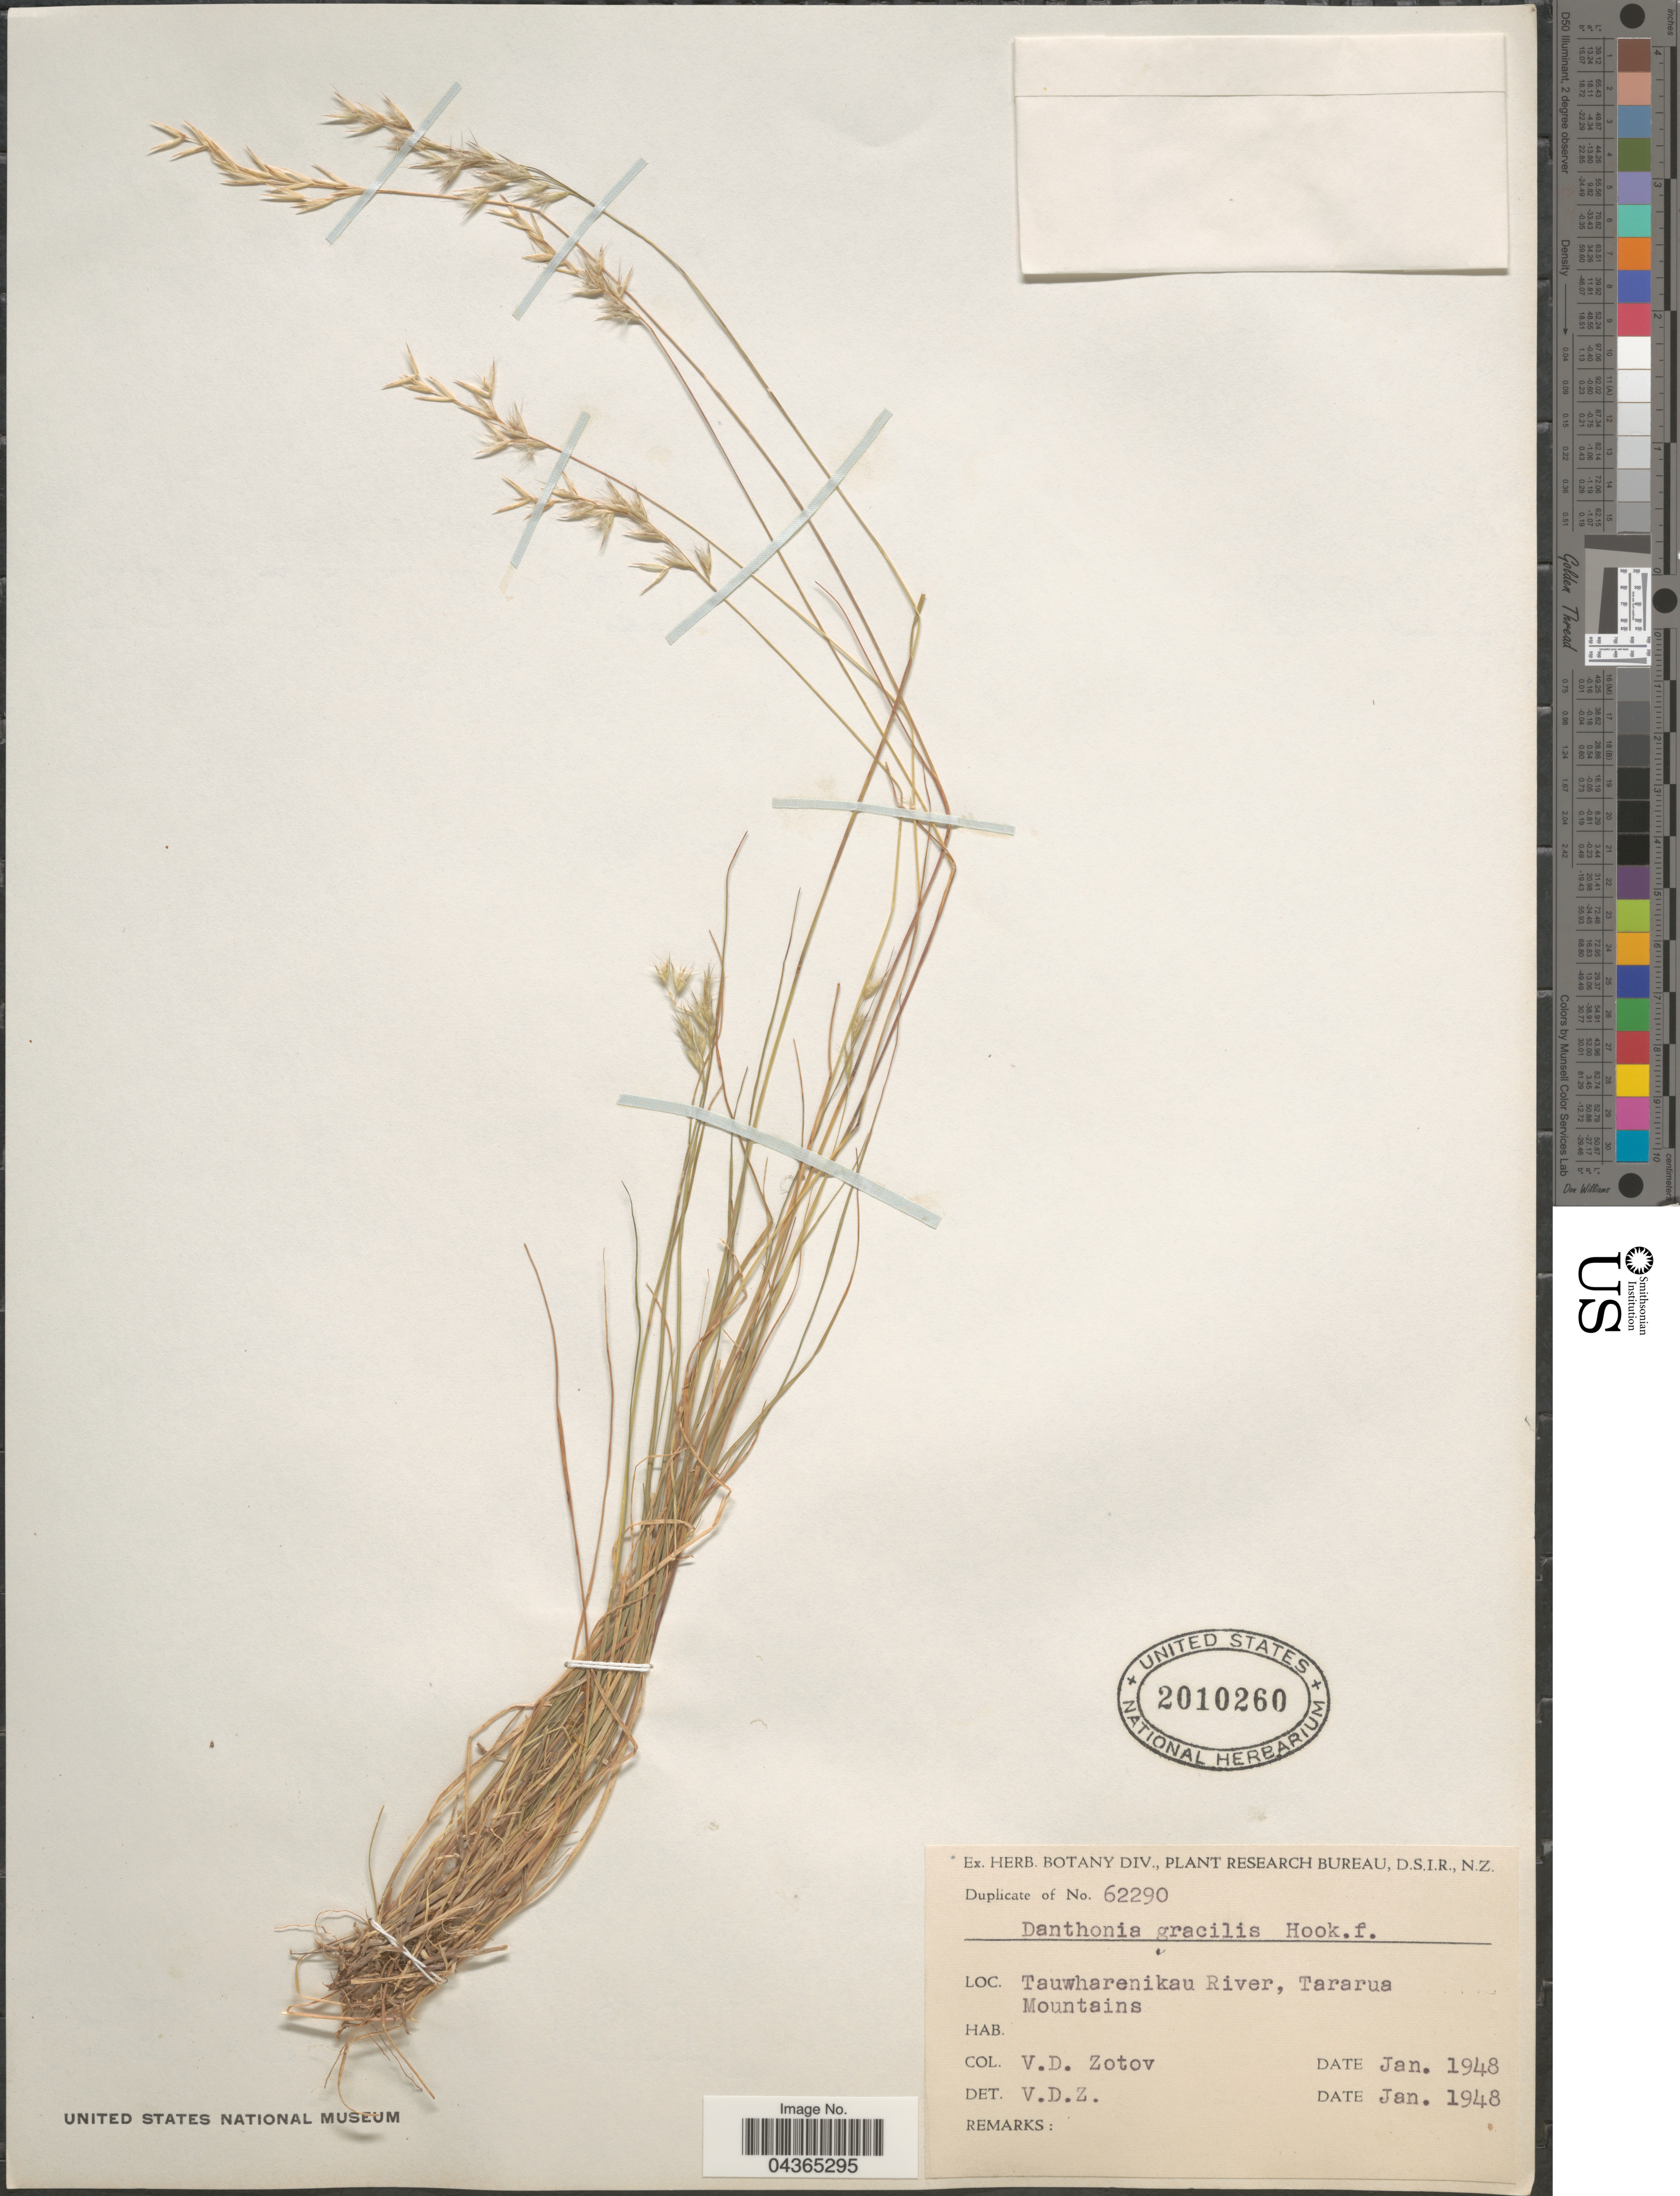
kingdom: Plantae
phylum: Tracheophyta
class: Liliopsida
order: Poales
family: Poaceae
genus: Rytidosperma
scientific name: Rytidosperma gracile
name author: (Hook. f.) Connor & Edgar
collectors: V. Zotov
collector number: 62290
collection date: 1948-01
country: New Zealand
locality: Tauwharenika River, Tararua Mountains.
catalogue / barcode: US 2010260